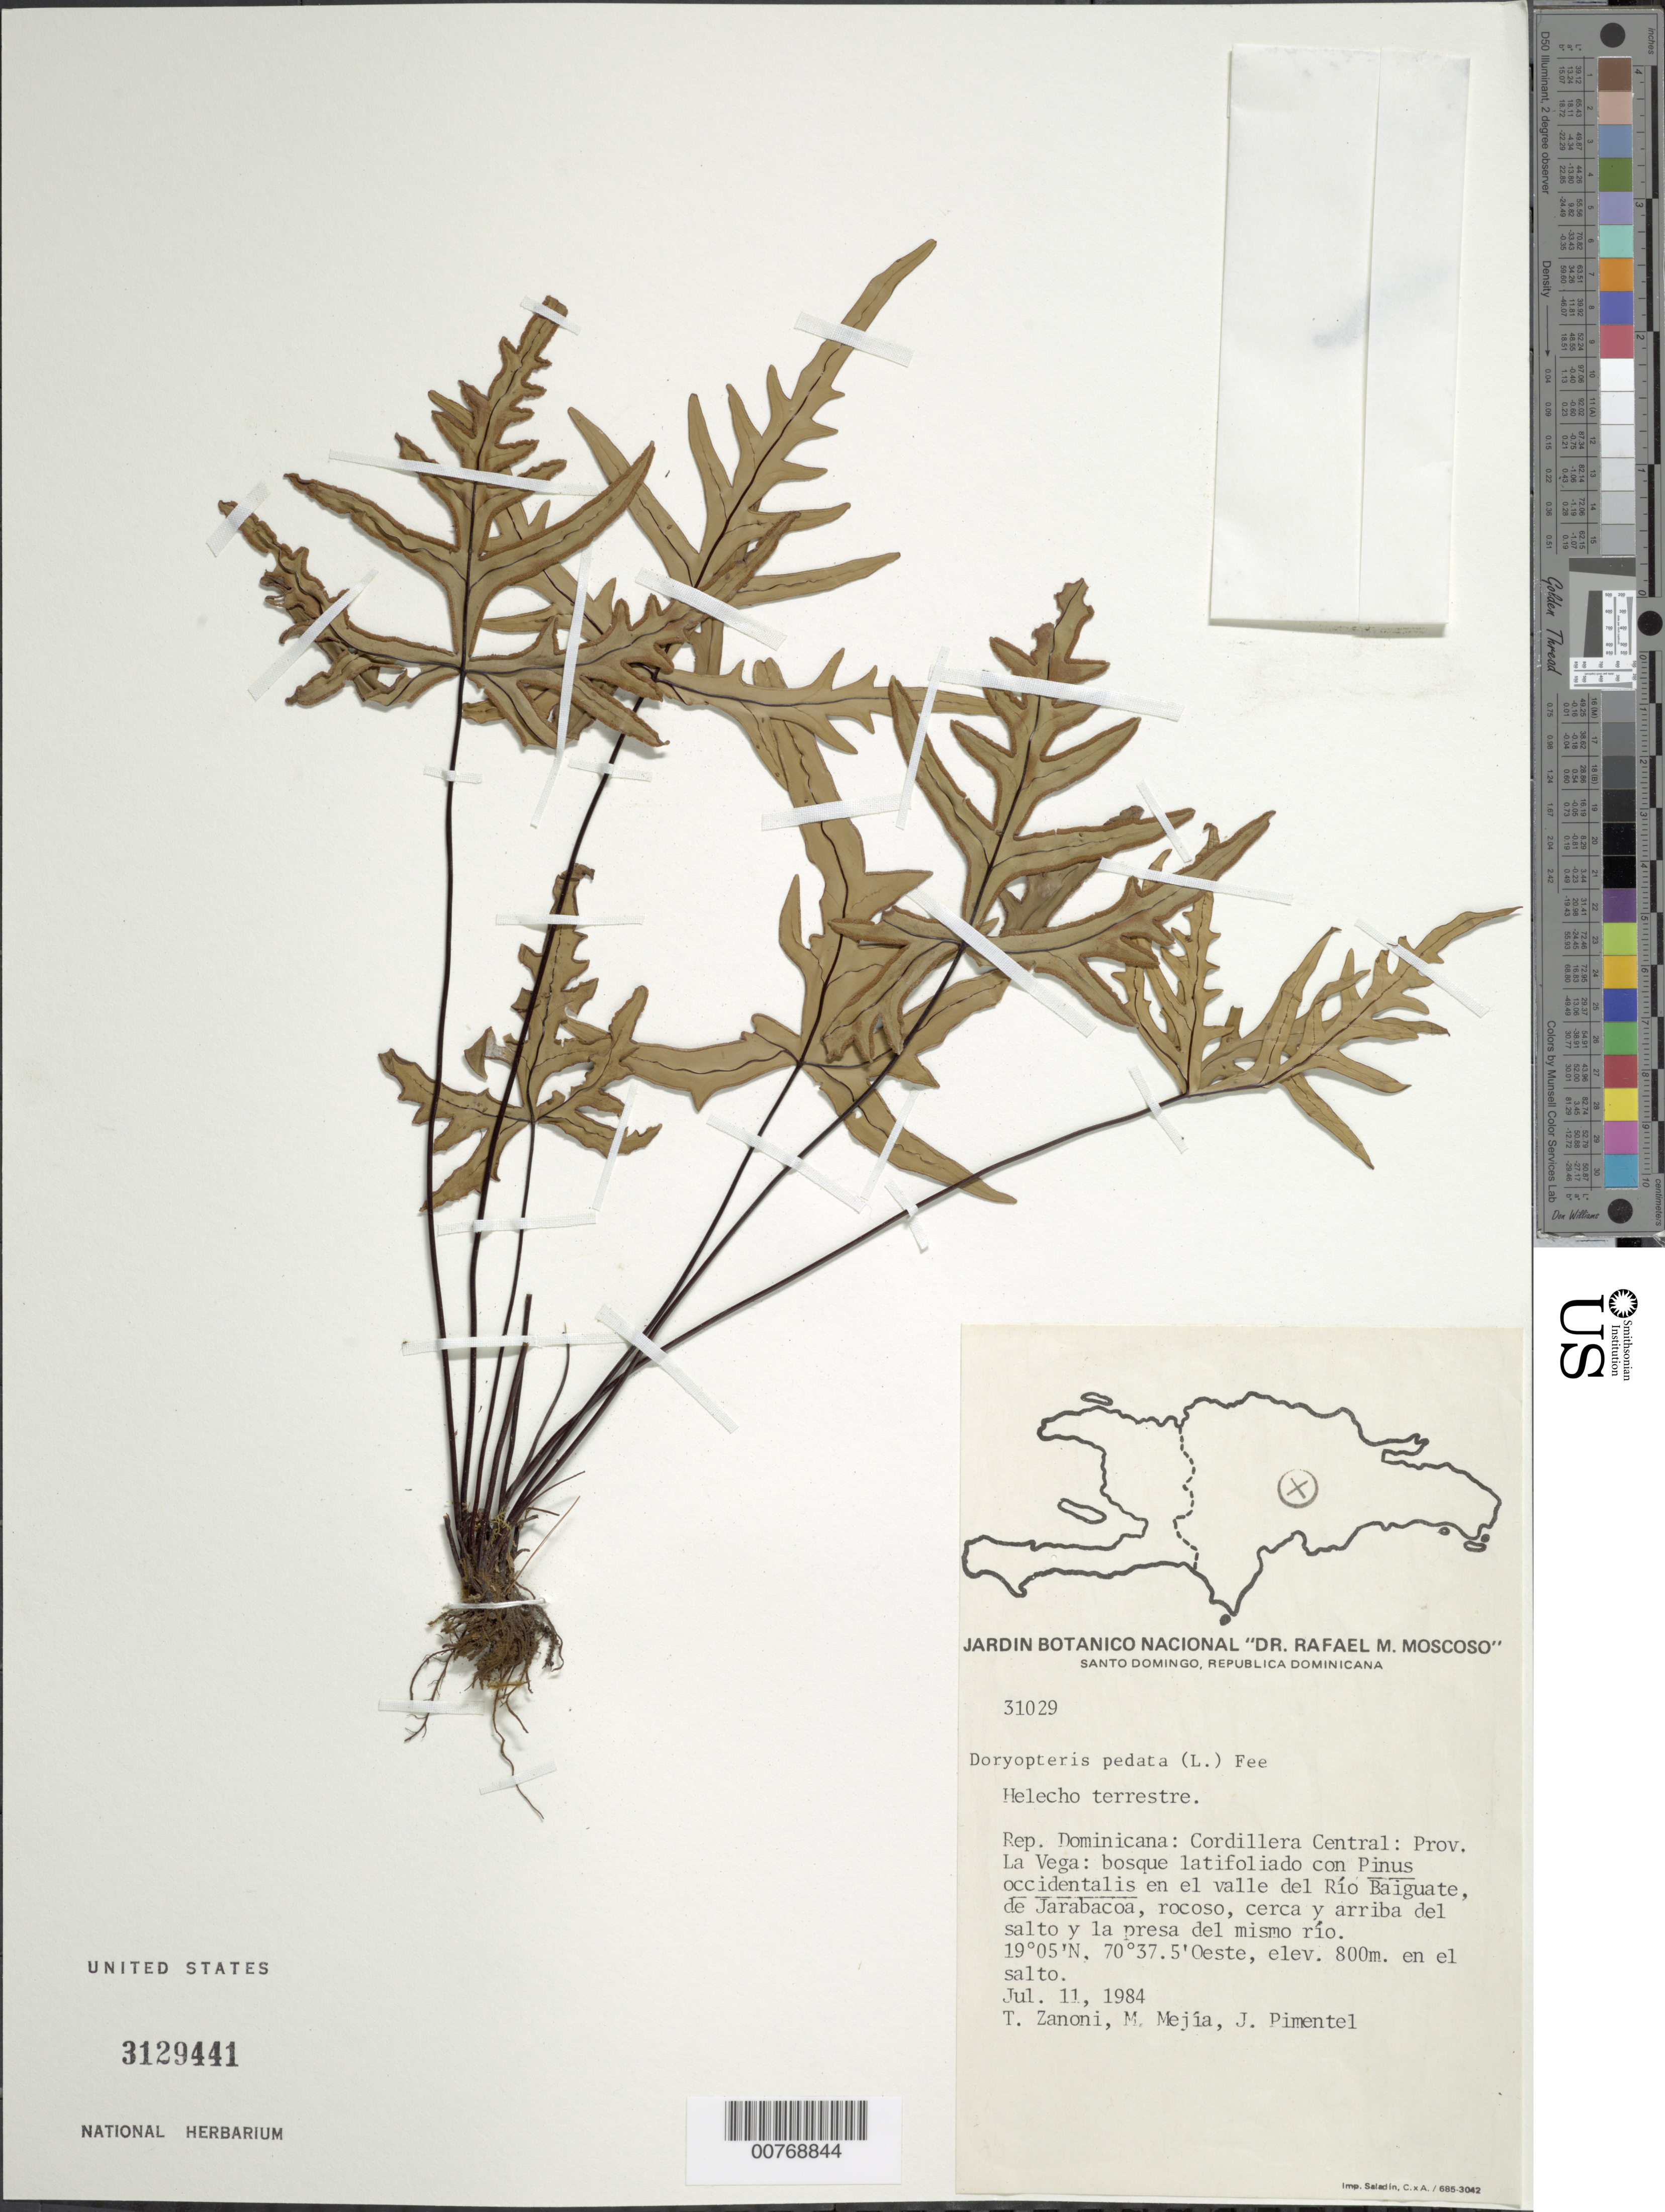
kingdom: Plantae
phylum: Tracheophyta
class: Polypodiopsida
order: Polypodiales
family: Pteridaceae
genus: Doryopteris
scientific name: Doryopteris pedata var. typica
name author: (L.) Fée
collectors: T. A. Zanoni, M. Mejia & J. Pimentel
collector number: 31029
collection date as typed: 11 Jul 1984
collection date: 1984-07-11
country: Dominican Republic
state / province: La Vega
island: Hispaniola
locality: Cordillera Central, en el valle del Rio Baiguate de Jarabocoa. Cerca y arriba del salto y la presa del mismo rio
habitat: Bosque latifoliado con Pinus occidentalis, rocoso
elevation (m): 800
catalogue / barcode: US 3129441